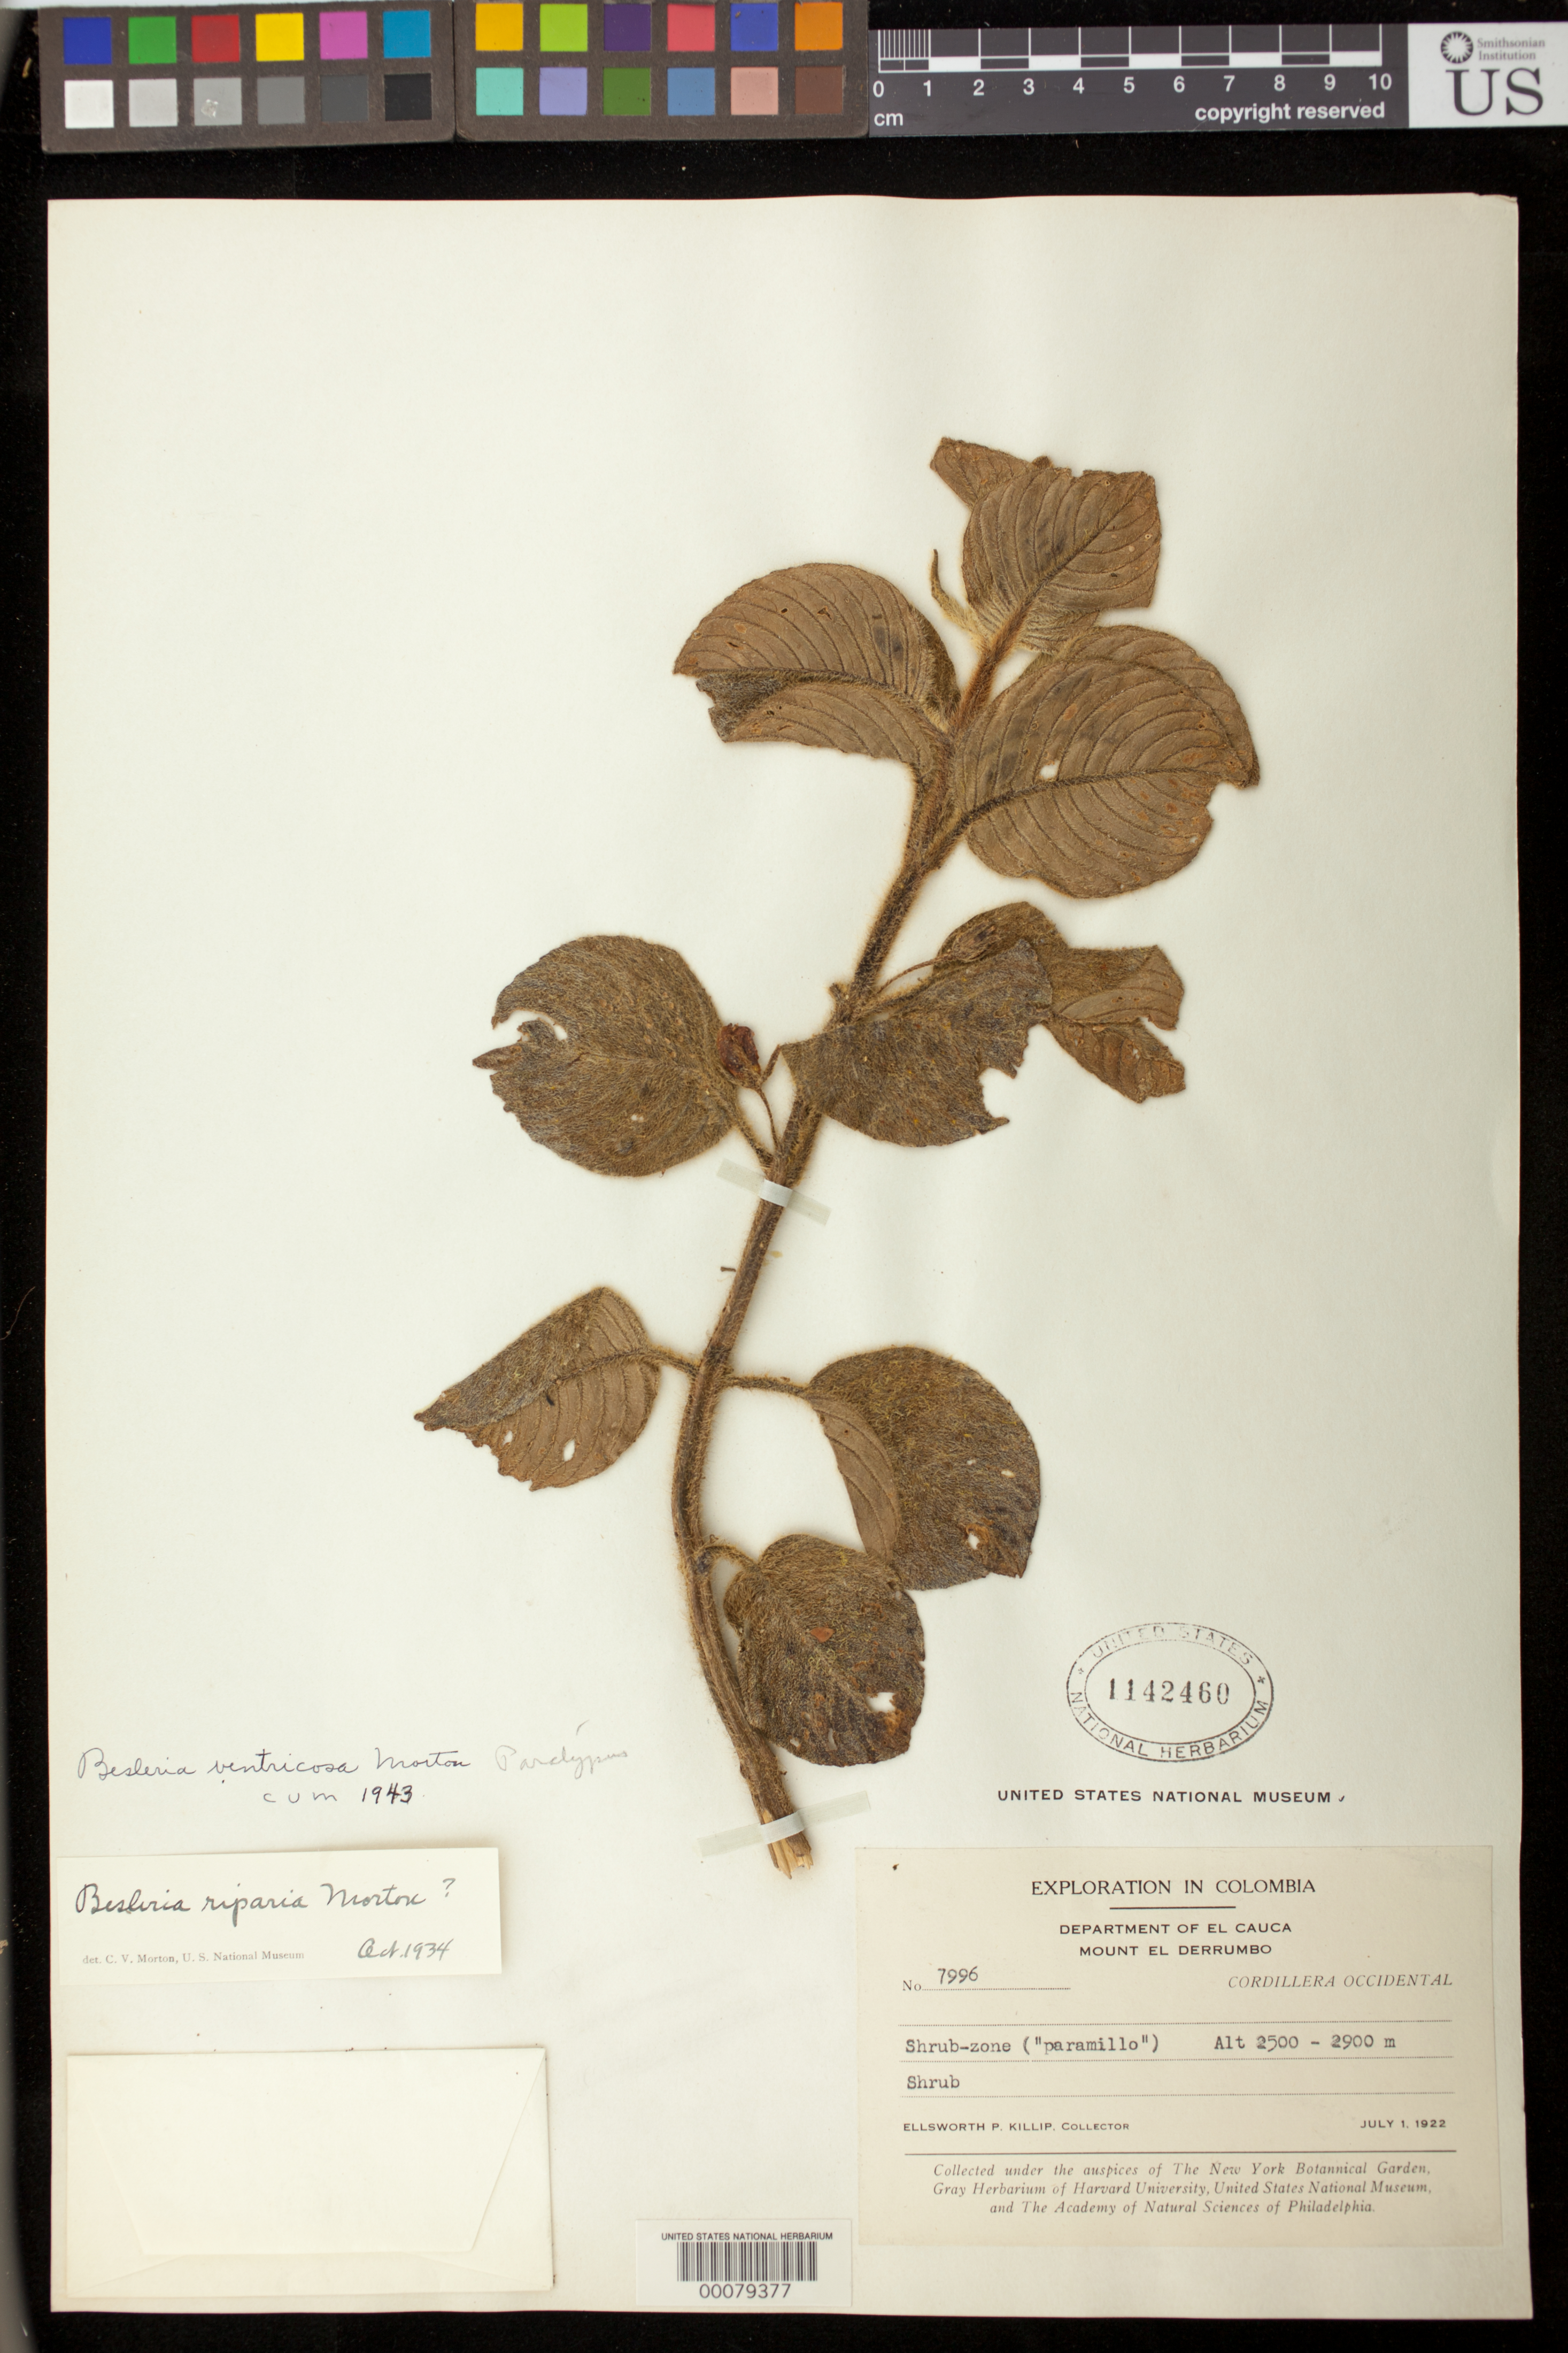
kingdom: Plantae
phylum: Tracheophyta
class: Magnoliopsida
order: Lamiales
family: Gesneriaceae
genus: Besleria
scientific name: Besleria ventricosa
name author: C.V. Morton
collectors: E. P. Killip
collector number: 7996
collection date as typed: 01 Jul 1922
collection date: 1922-07-01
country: Colombia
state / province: Cauca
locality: Cordillera Occidental, Mount El Derrumbo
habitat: Shrub-zone ("paramillo")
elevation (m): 2500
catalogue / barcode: US 1142460